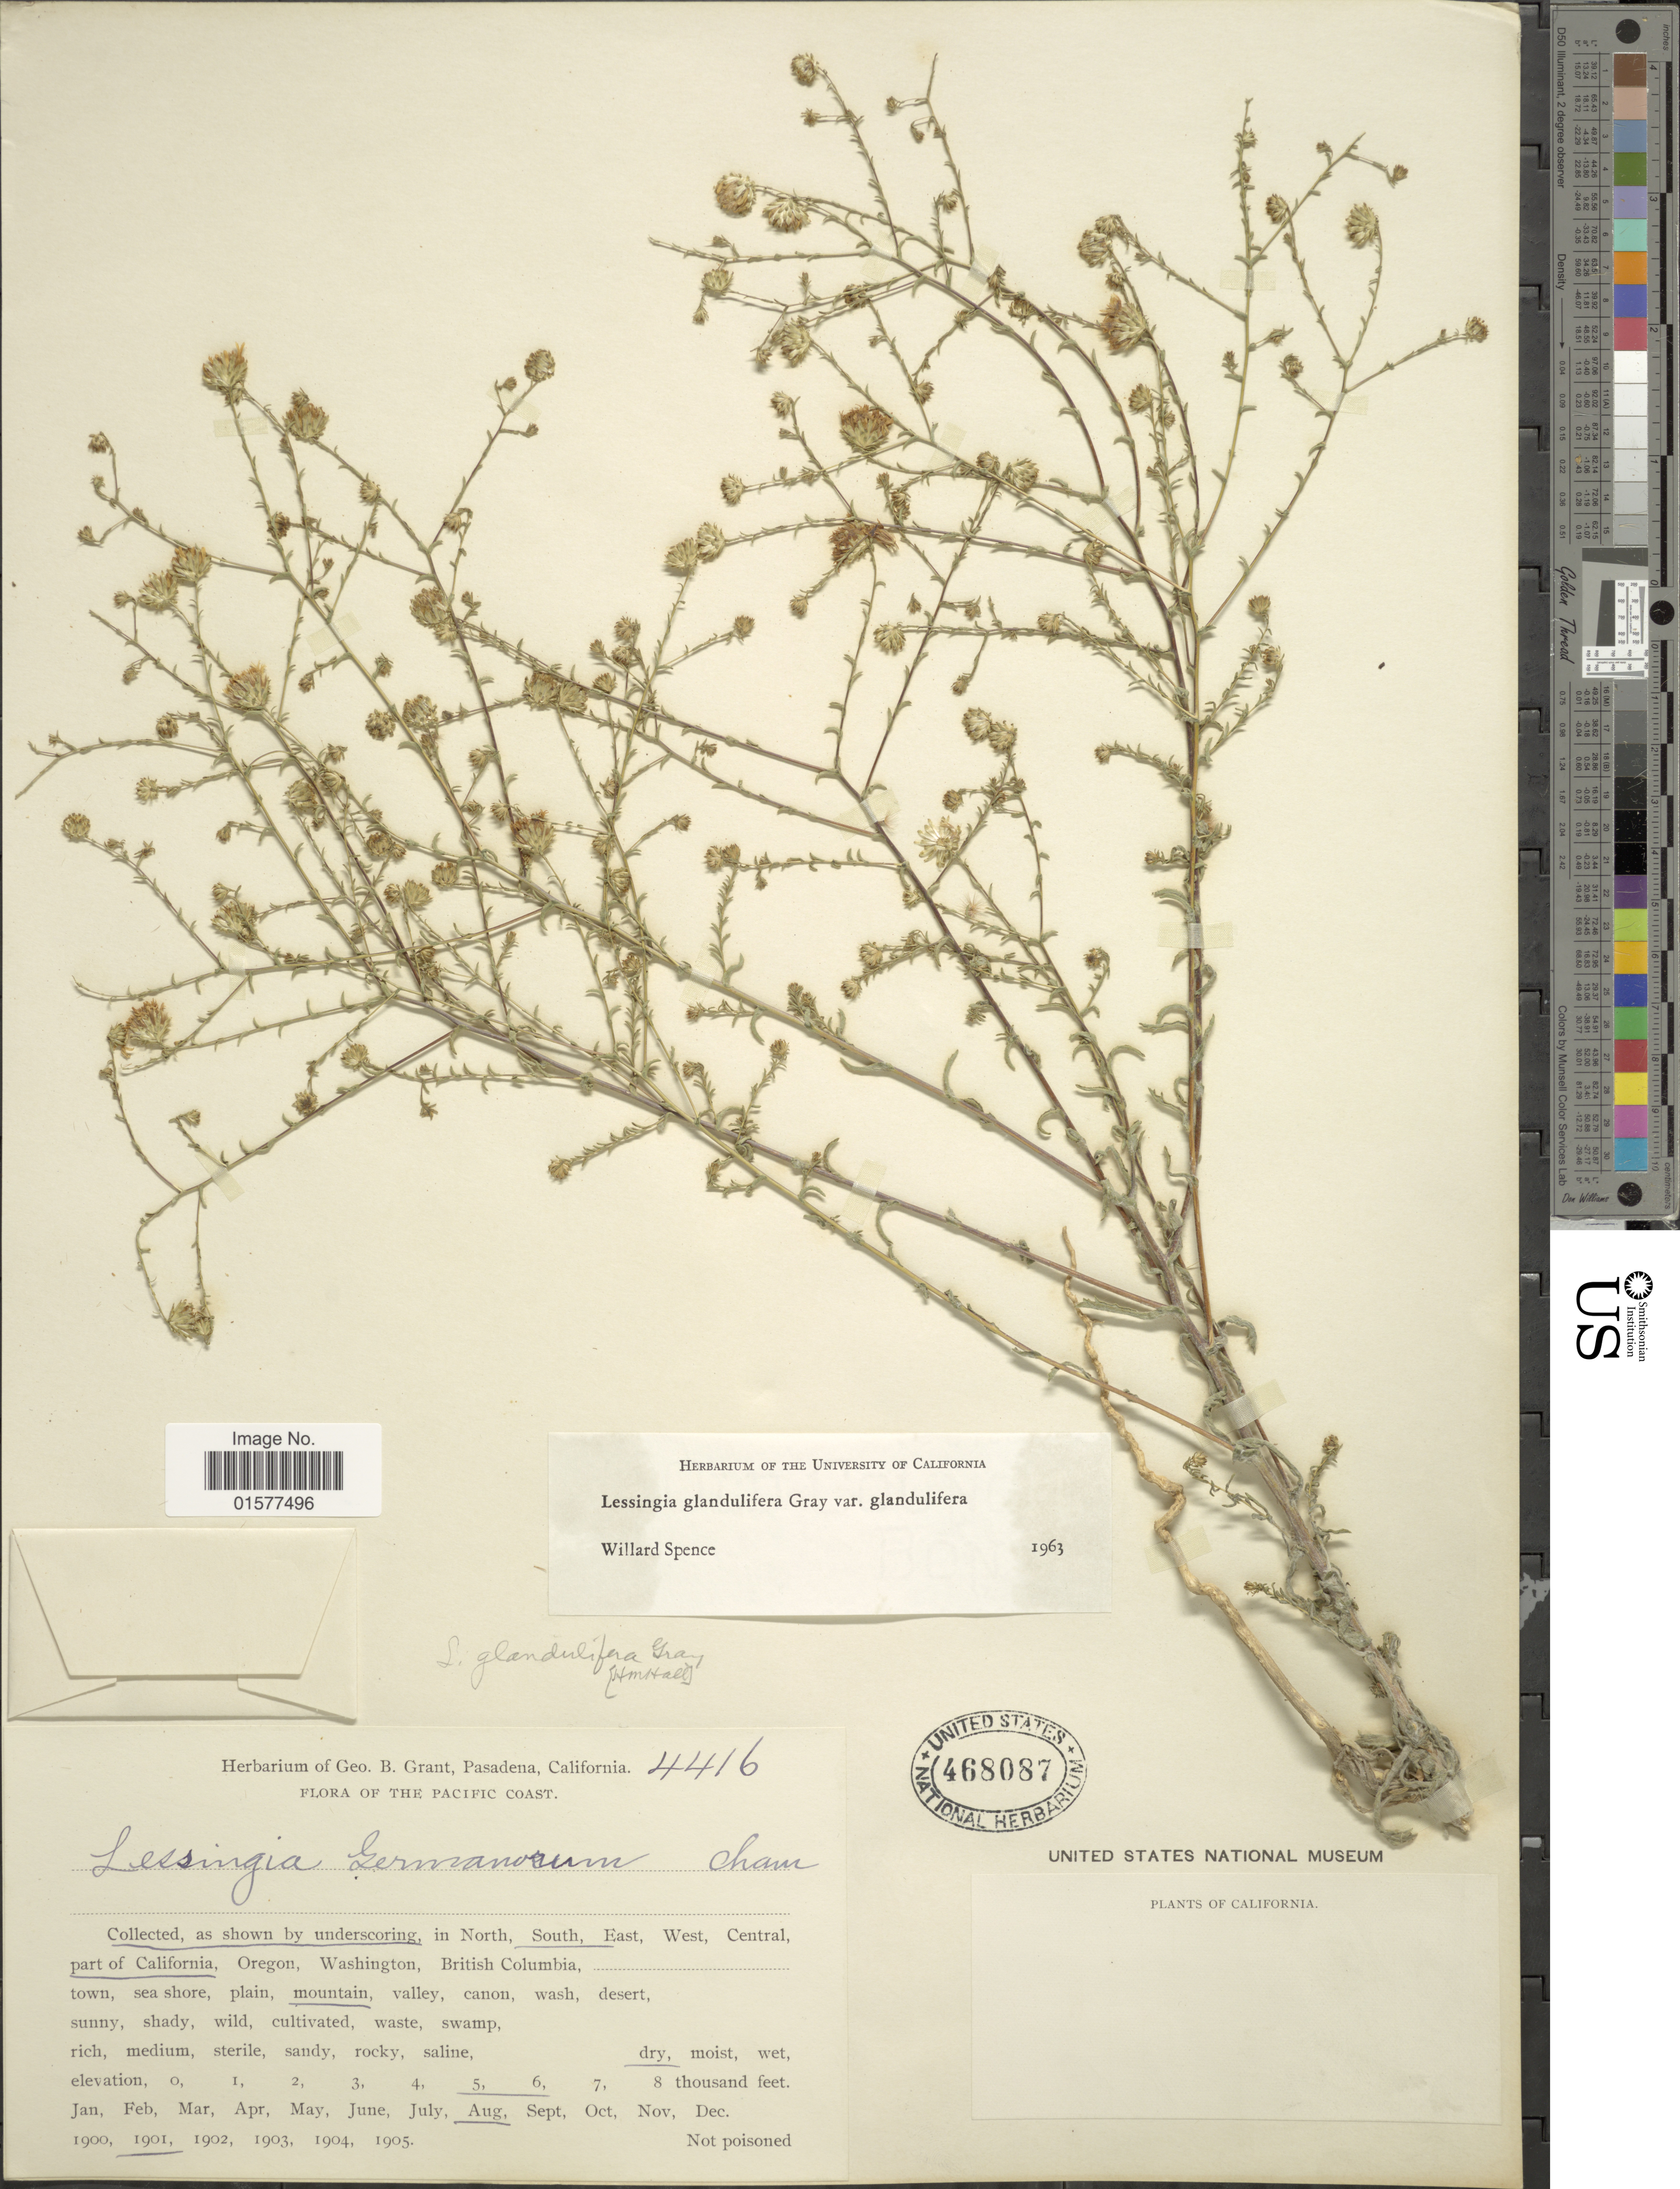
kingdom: Plantae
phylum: Tracheophyta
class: Magnoliopsida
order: Asterales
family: Asteraceae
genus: Lessingia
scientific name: Lessingia glandulifera var. glandulifera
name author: (A. Gray) J.T. Howell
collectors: ex herb. G. B. Grant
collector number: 4416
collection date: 1901-08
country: United States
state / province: California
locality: The Pacific Coast, as shown by underscoring, in North, South part of California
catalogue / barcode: US 468087